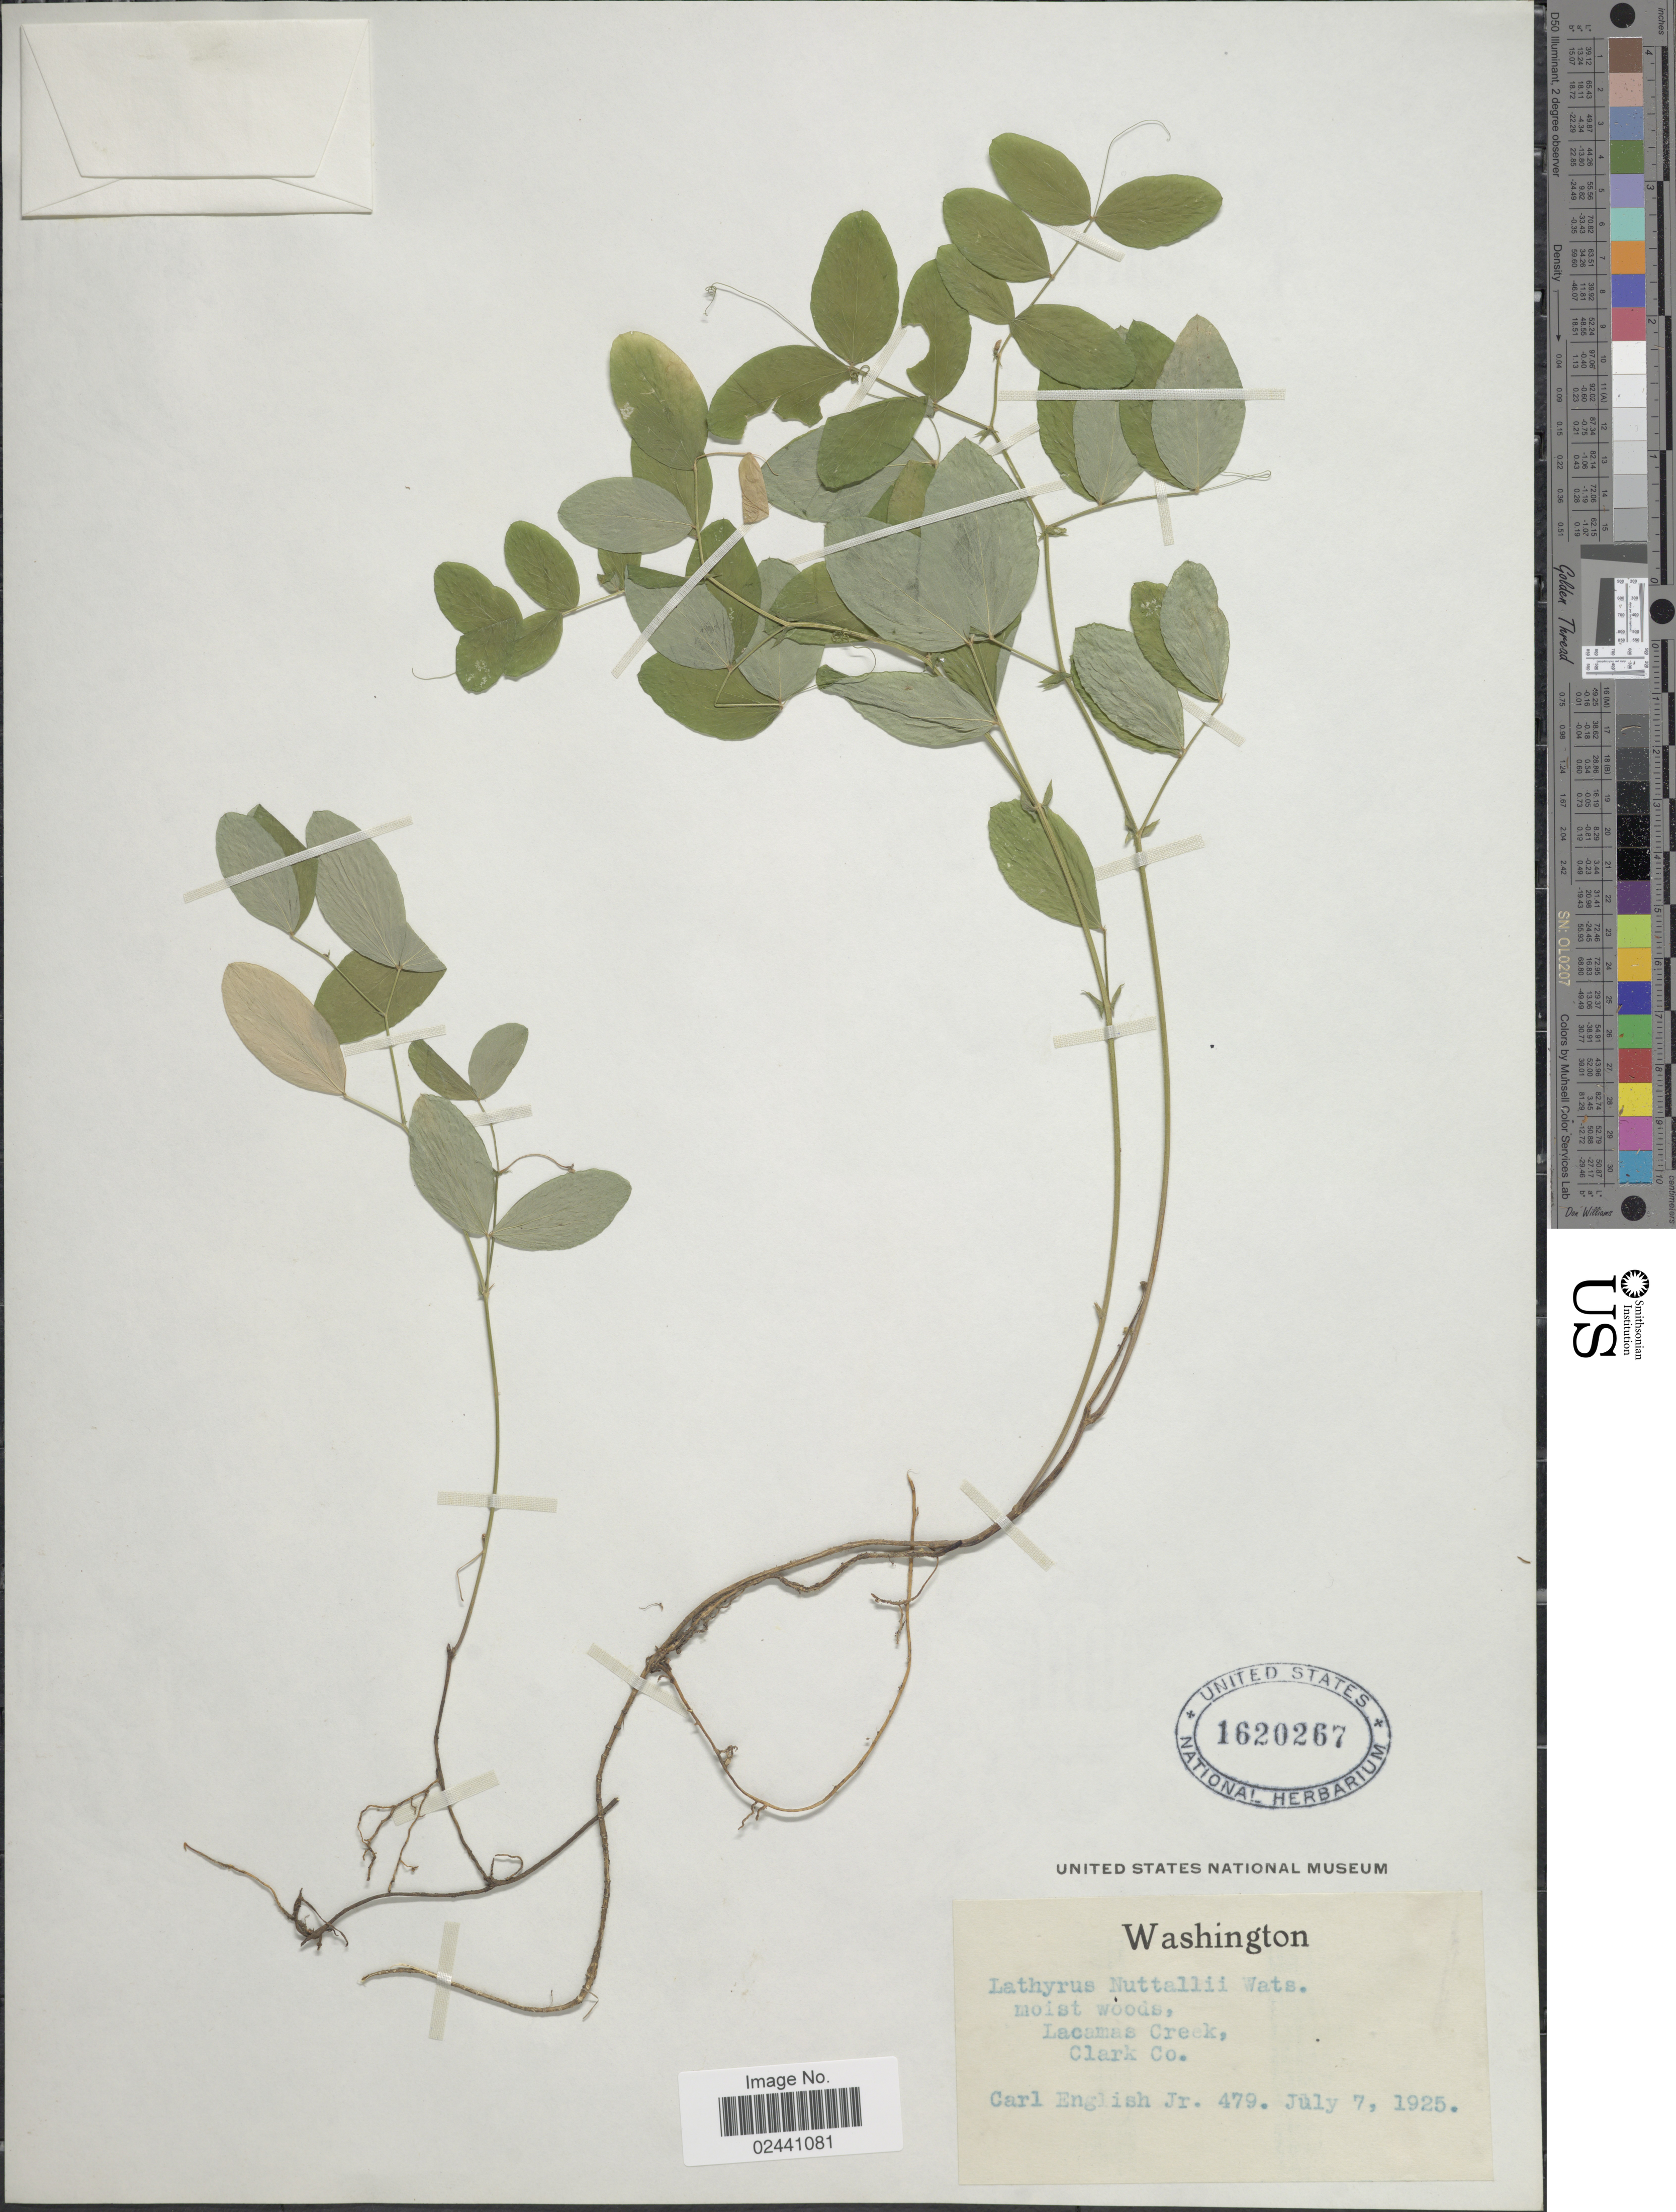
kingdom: Plantae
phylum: Tracheophyta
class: Magnoliopsida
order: Fabales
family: Fabaceae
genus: Lathyrus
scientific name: Lathyrus nuttallii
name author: S. Watson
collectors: C. English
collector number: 479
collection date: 1925-07-07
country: United States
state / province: Washington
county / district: Clark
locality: Lacamas Creek, Clark Co.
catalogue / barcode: US 1620267